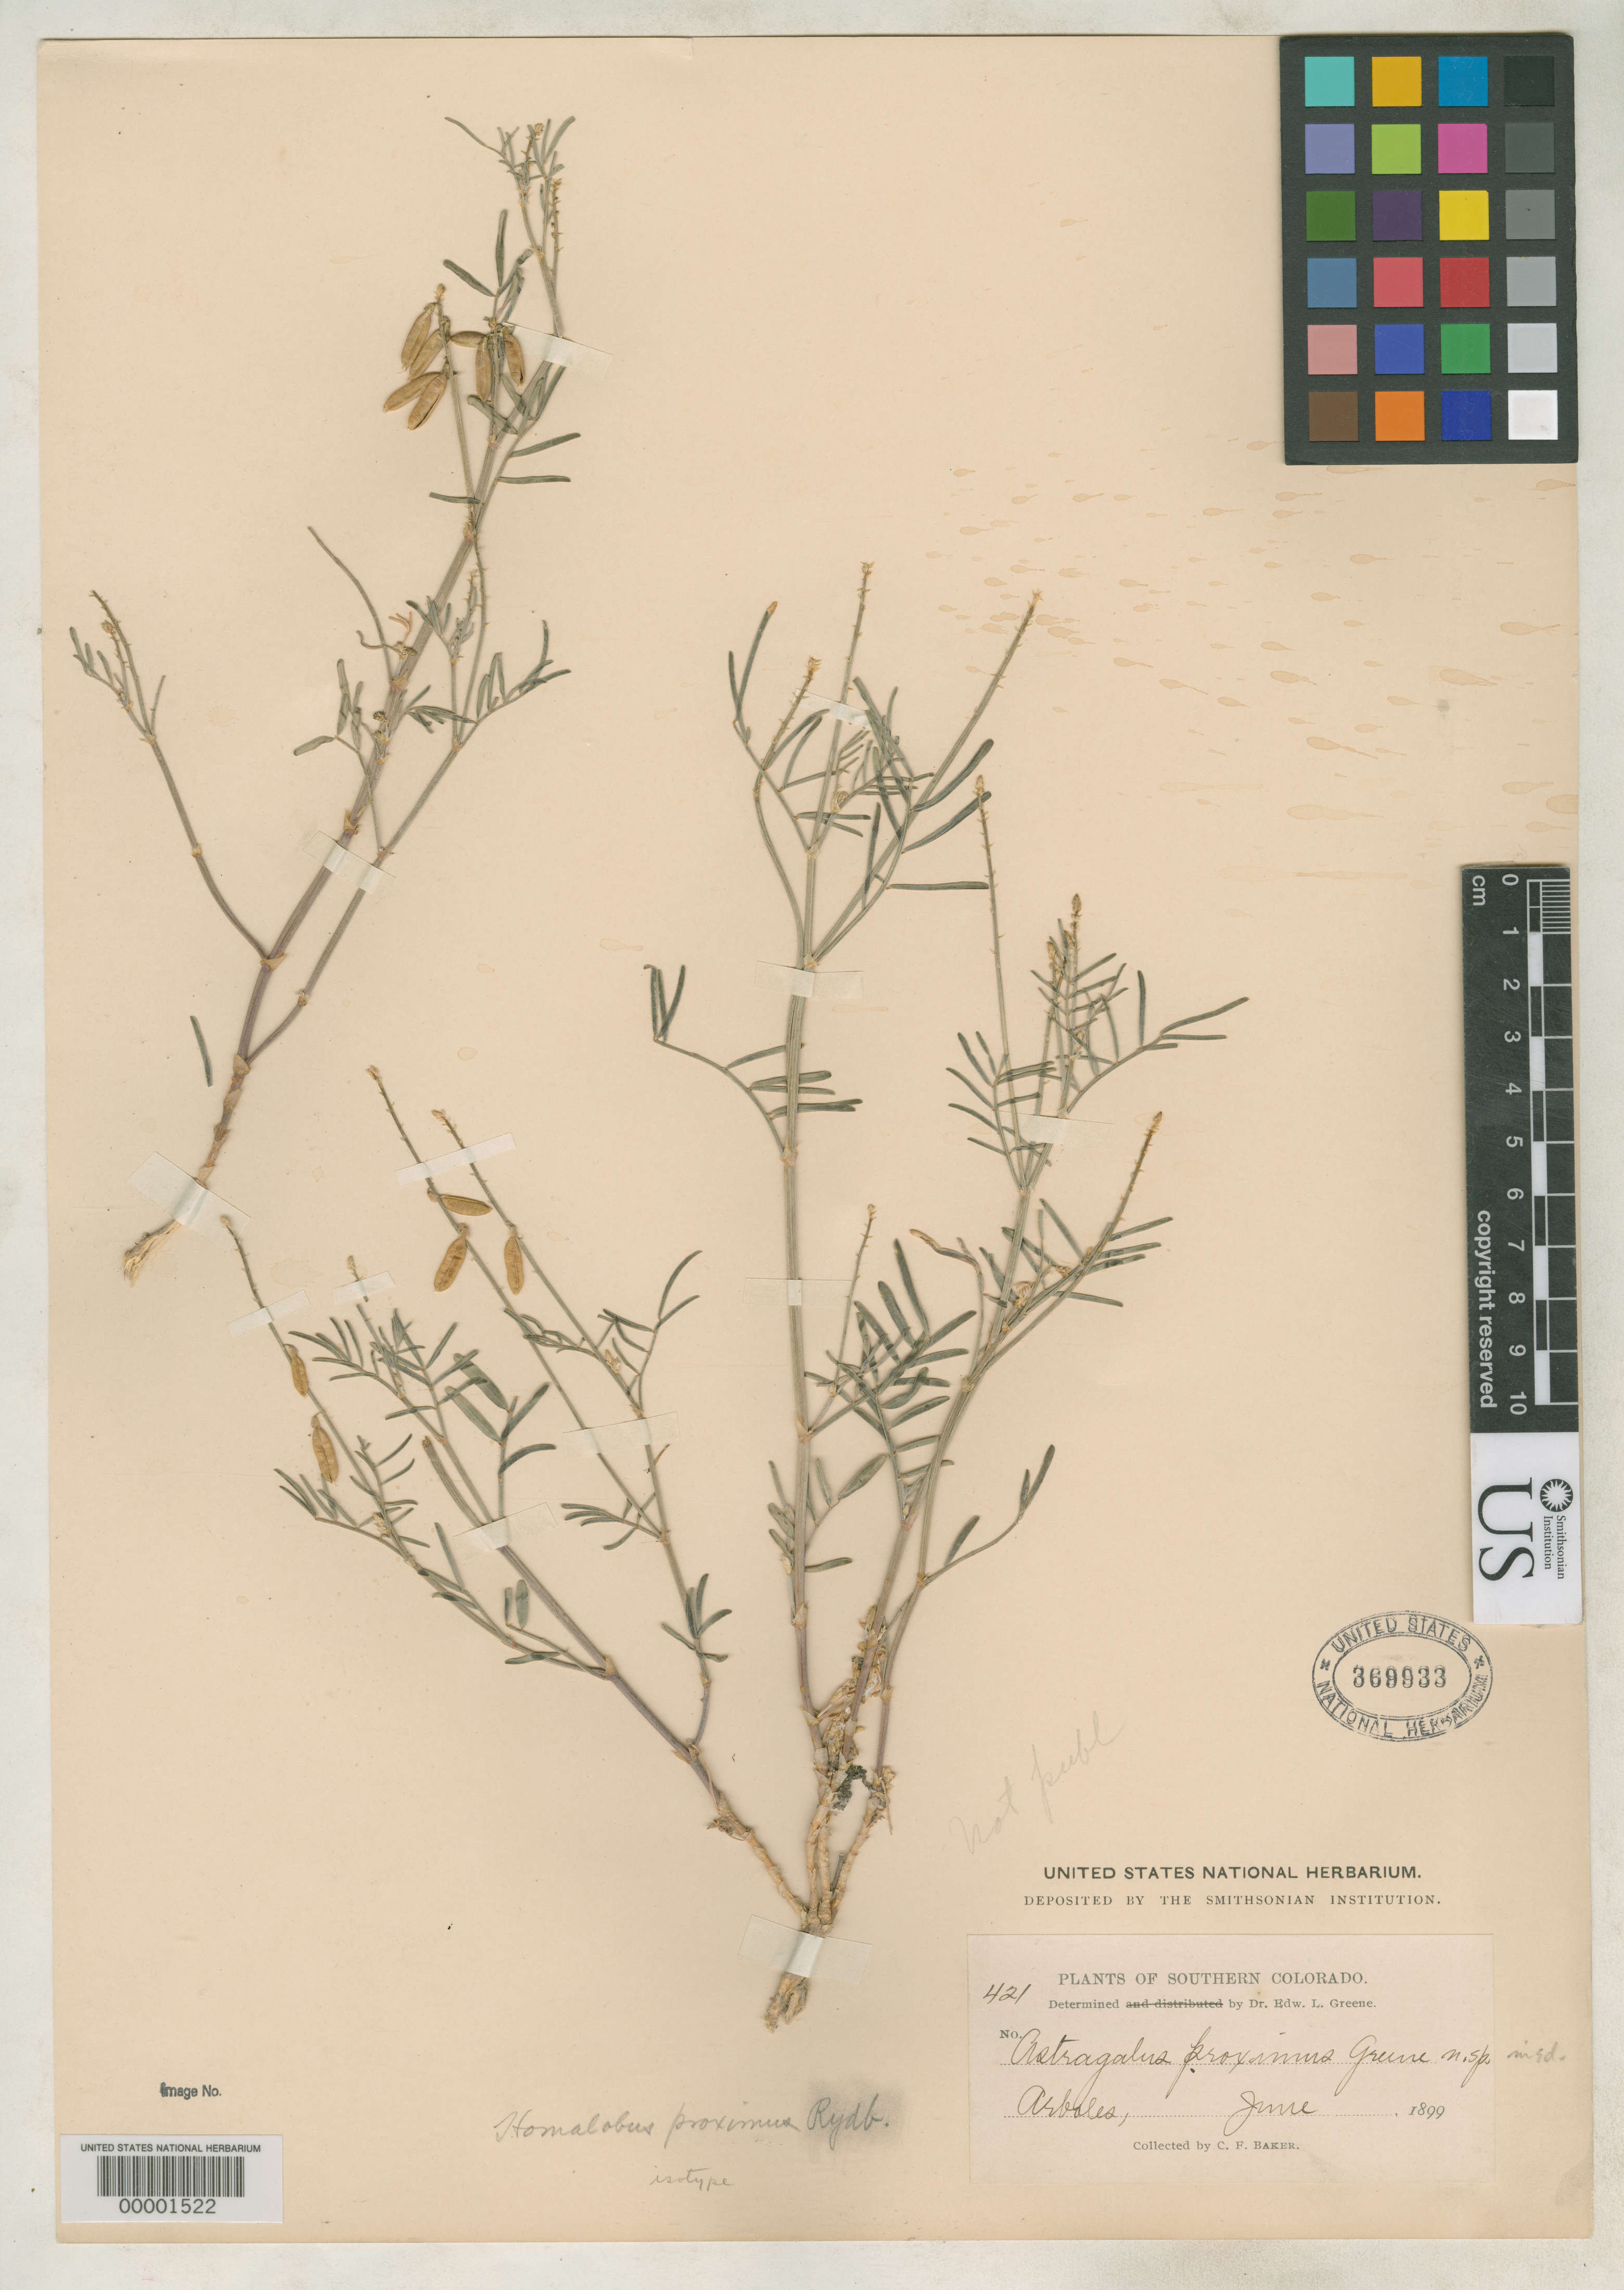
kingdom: Plantae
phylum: Tracheophyta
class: Magnoliopsida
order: Fabales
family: Fabaceae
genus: Homalobus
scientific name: Homalobus proximus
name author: Rydb.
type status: Isotype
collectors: C. F. Baker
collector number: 421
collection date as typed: Jun 1899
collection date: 1899-06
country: United States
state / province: Colorado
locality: Arboles.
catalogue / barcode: US 369933